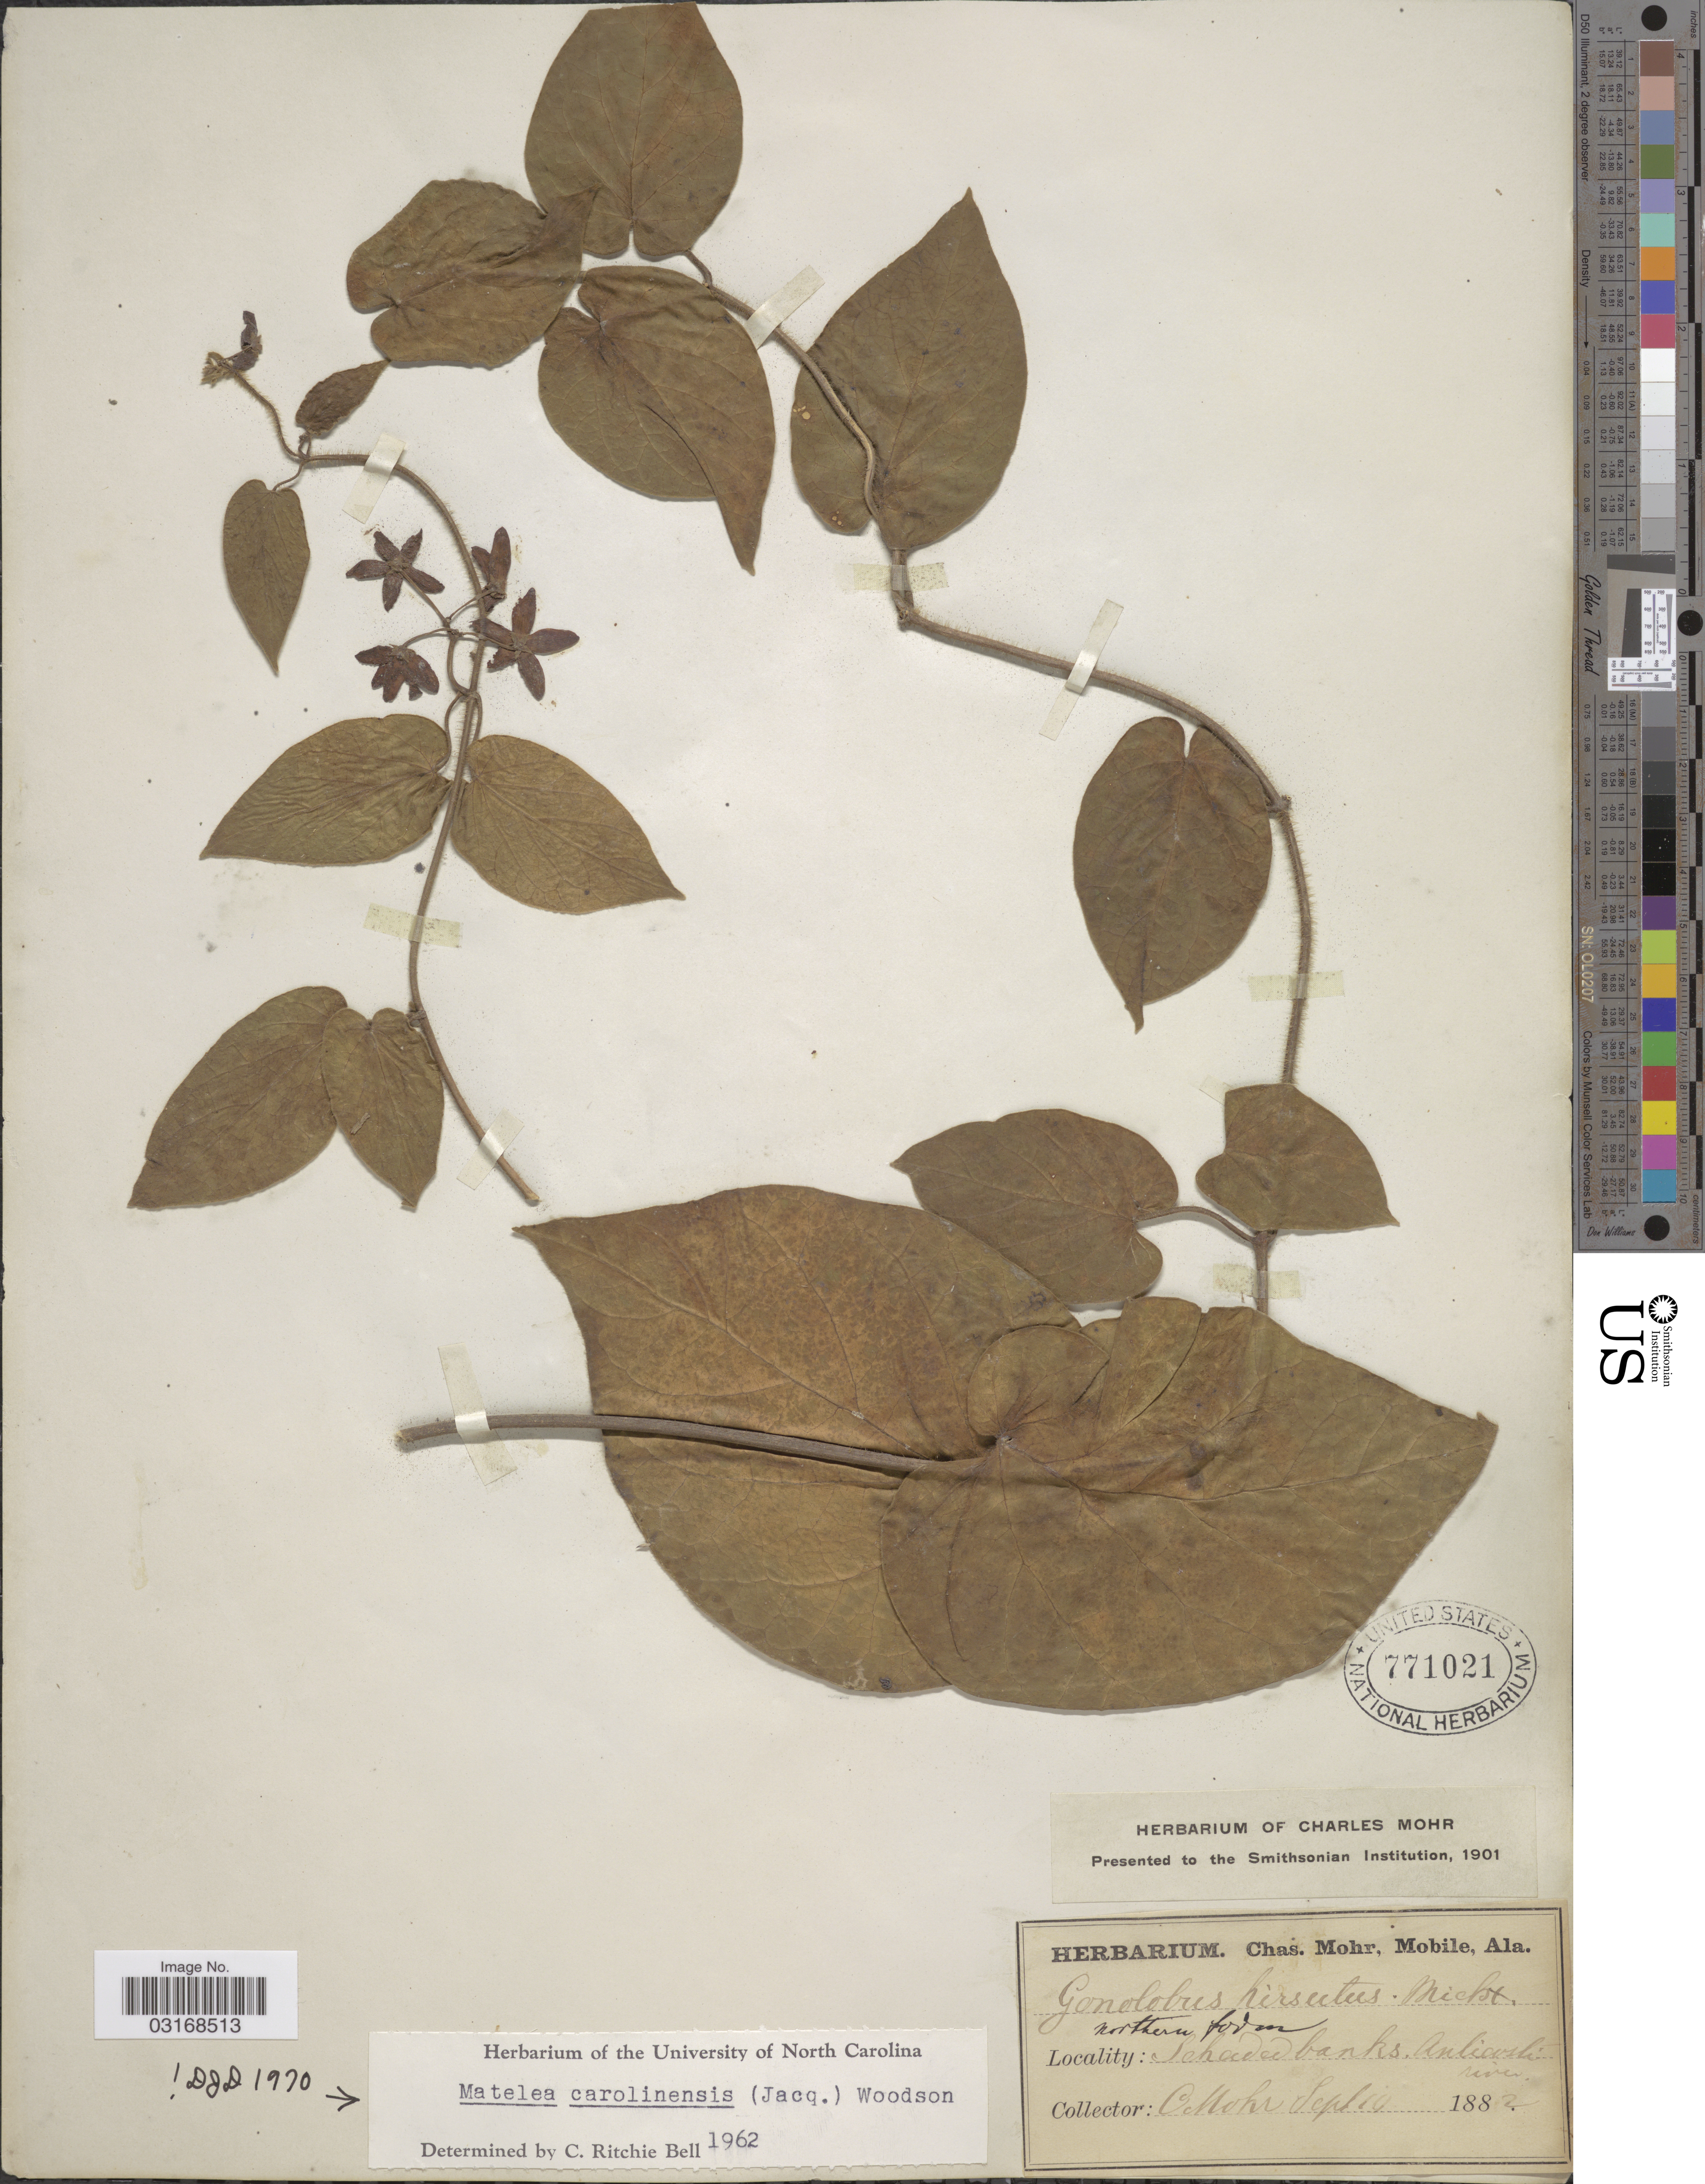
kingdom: Plantae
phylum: Tracheophyta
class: Magnoliopsida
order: Gentianales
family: Apocynaceae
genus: Matelea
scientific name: Matelea carolinensis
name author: (Jacq.) Woodson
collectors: Mohr, C. T. (herbarium)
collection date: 1882-09-10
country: United States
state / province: Alabama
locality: Anticosti river.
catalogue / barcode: US 771021